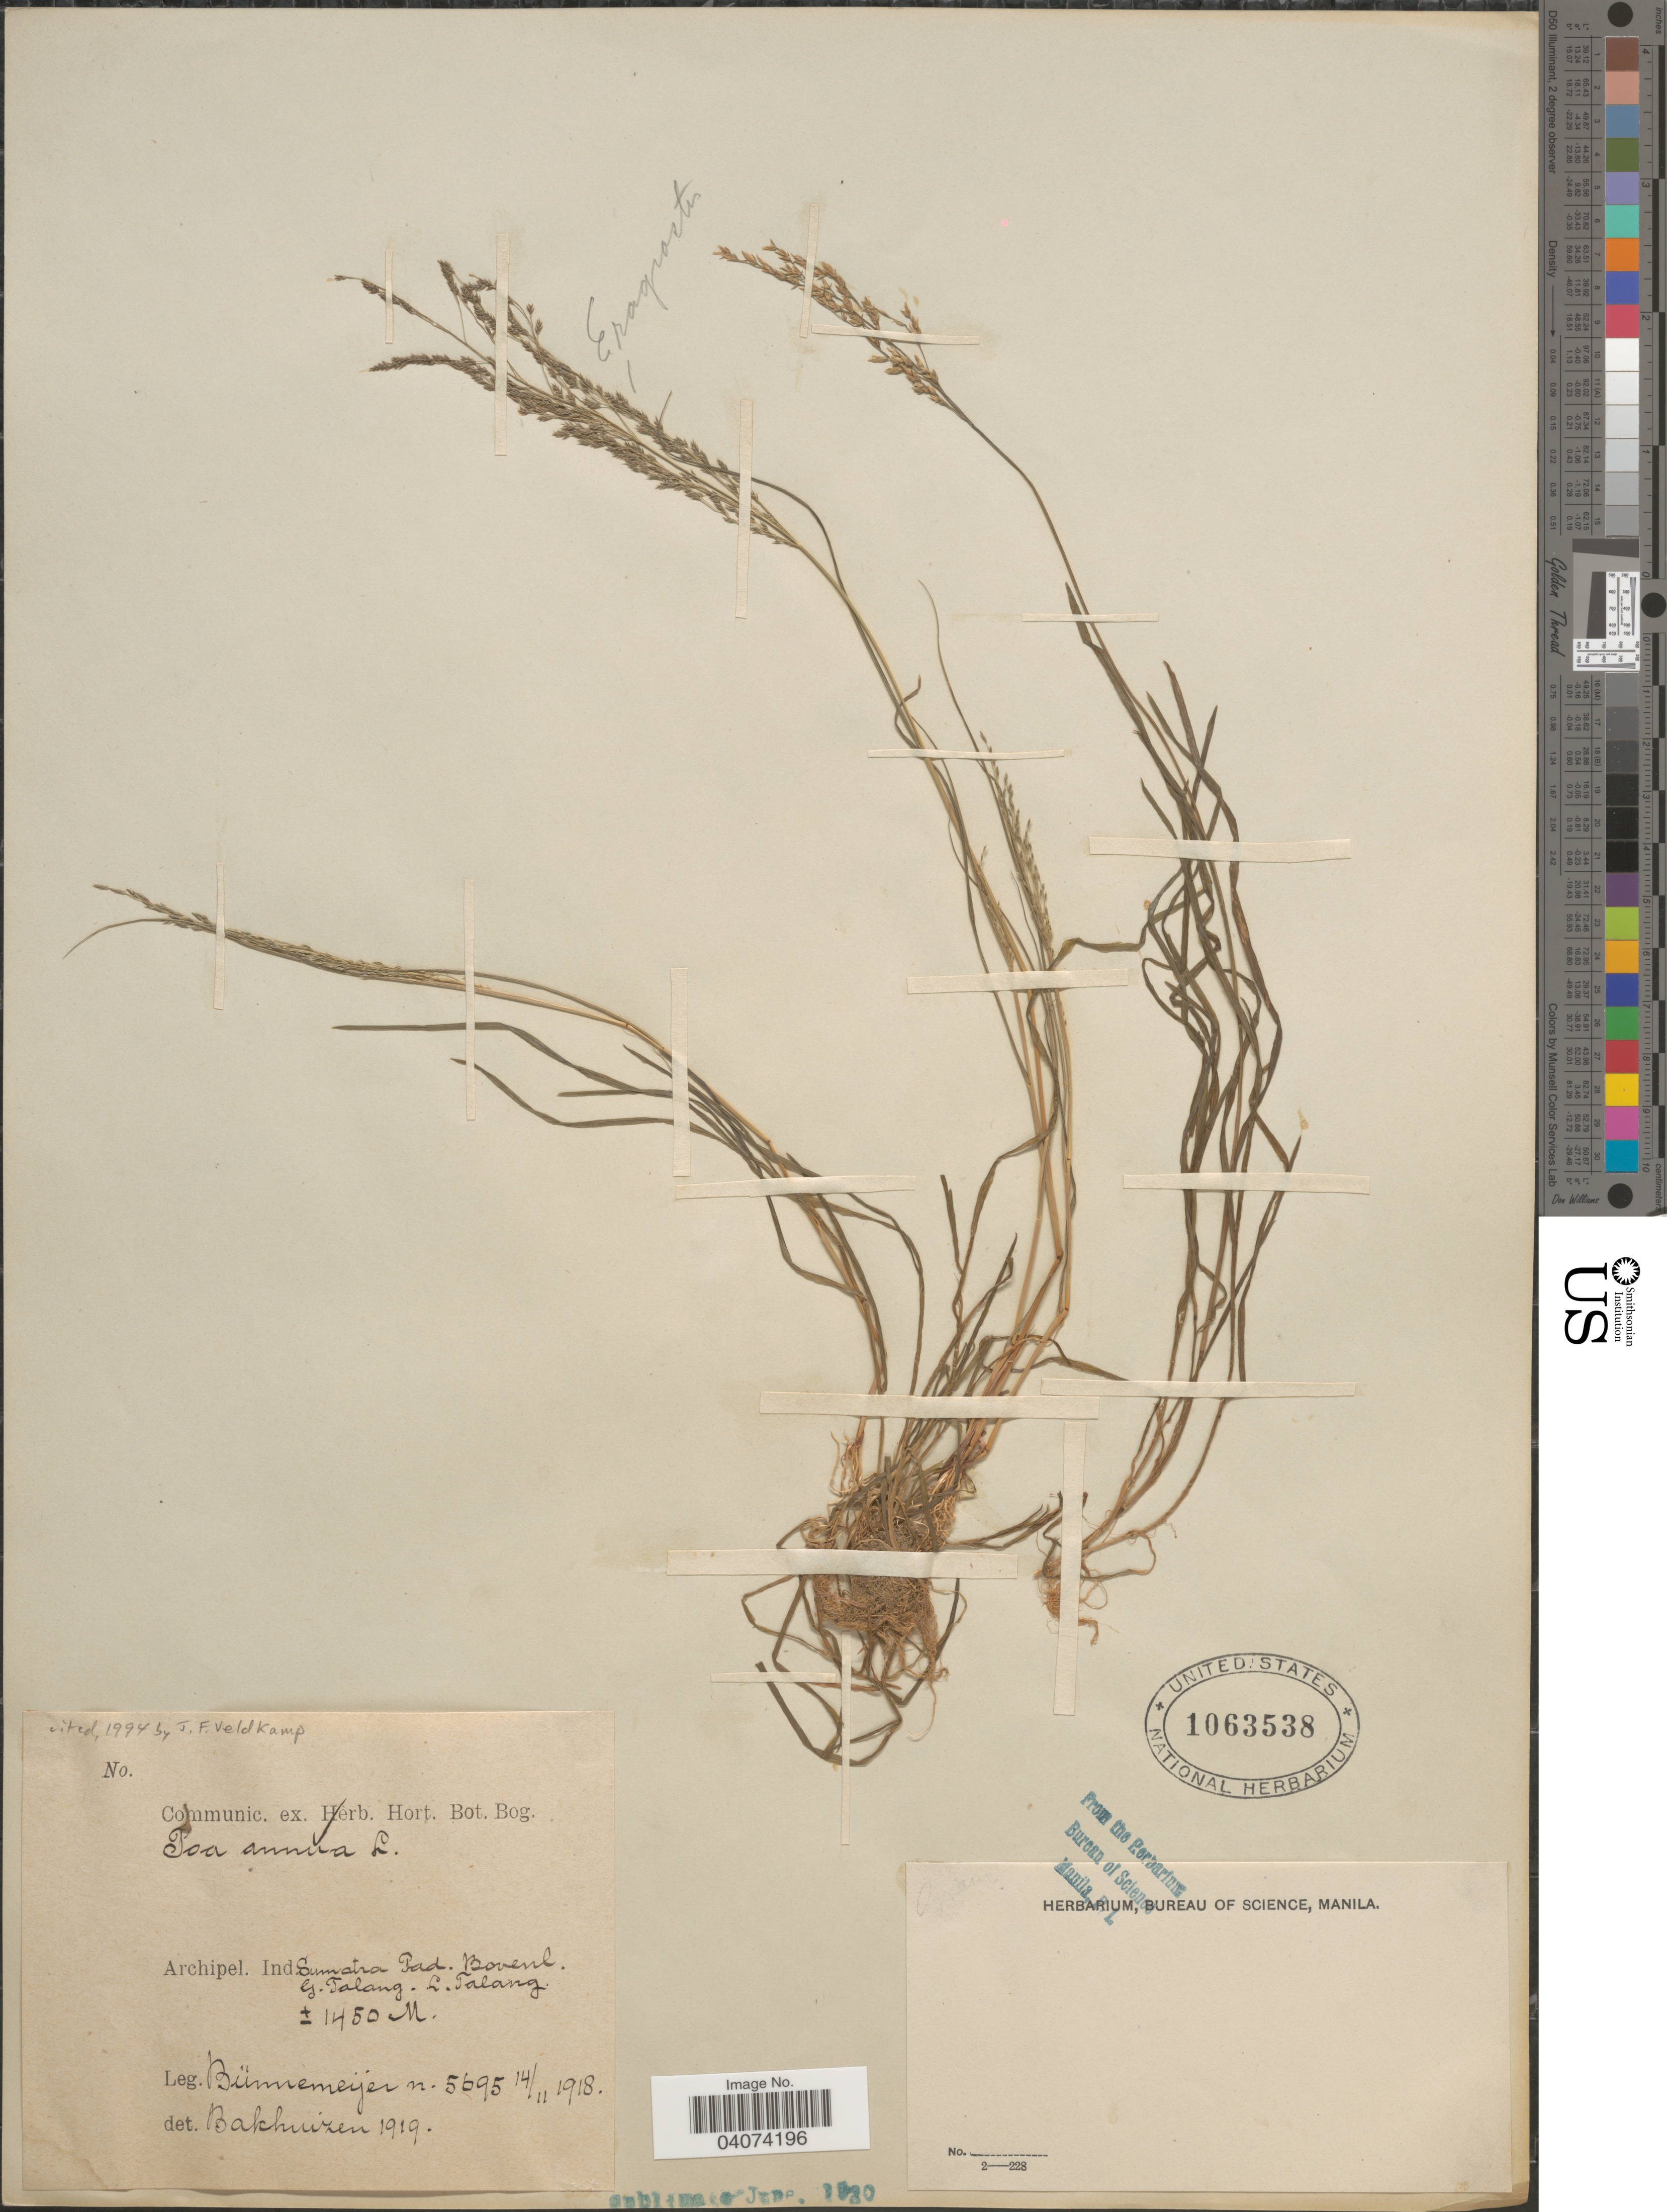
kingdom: Plantae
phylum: Tracheophyta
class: Liliopsida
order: Poales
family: Poaceae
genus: Poa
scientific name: Poa annua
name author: L.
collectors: -. Bunnemeijer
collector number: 5695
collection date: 1918-11-14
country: Indonesia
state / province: Sumatra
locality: Archipel. Ind. Sumatra Pad. Bovenl. G. Talang - L. Talang.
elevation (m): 1450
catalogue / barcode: US 1063538